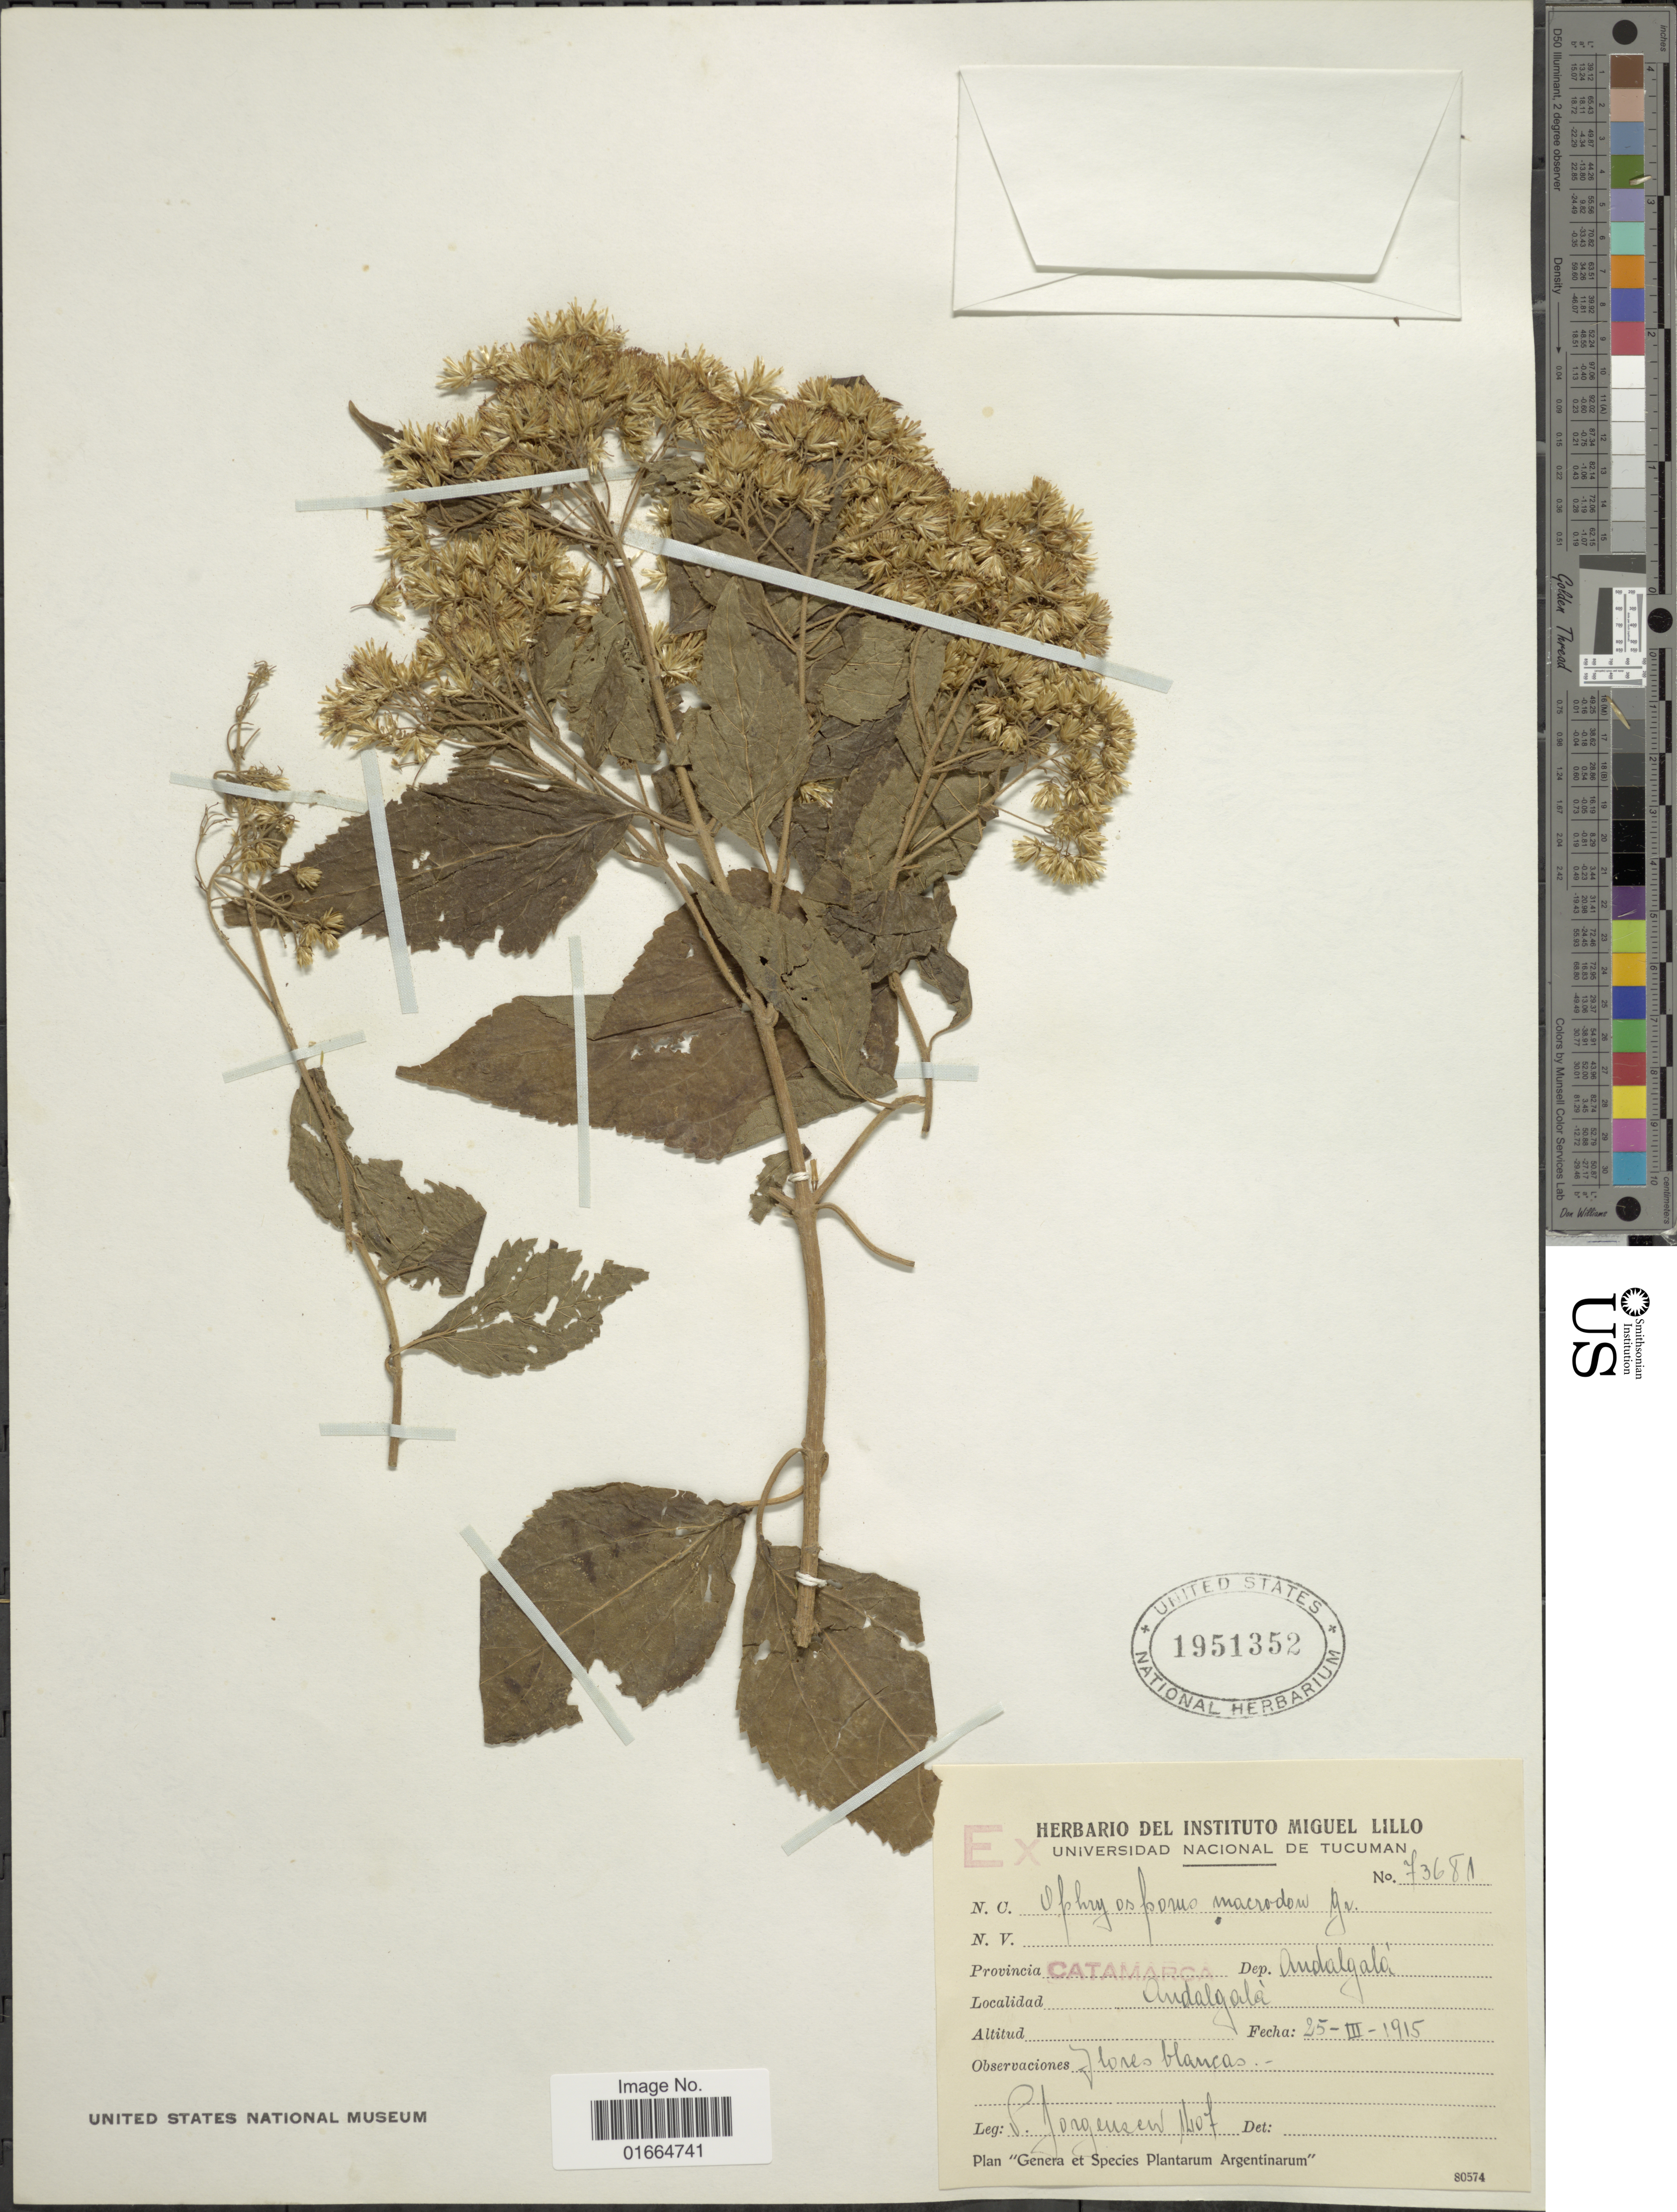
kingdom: Plantae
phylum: Tracheophyta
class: Magnoliopsida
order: Asterales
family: Asteraceae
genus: Ophryosporus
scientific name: Ophryosporus macrodon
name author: Griseb.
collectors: P. Jörgensen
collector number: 1407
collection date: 1915-03-25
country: Argentina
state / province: Catamarca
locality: Provincia Catamarca, Dep. Andalgla, Andalgala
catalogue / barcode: US 1951352